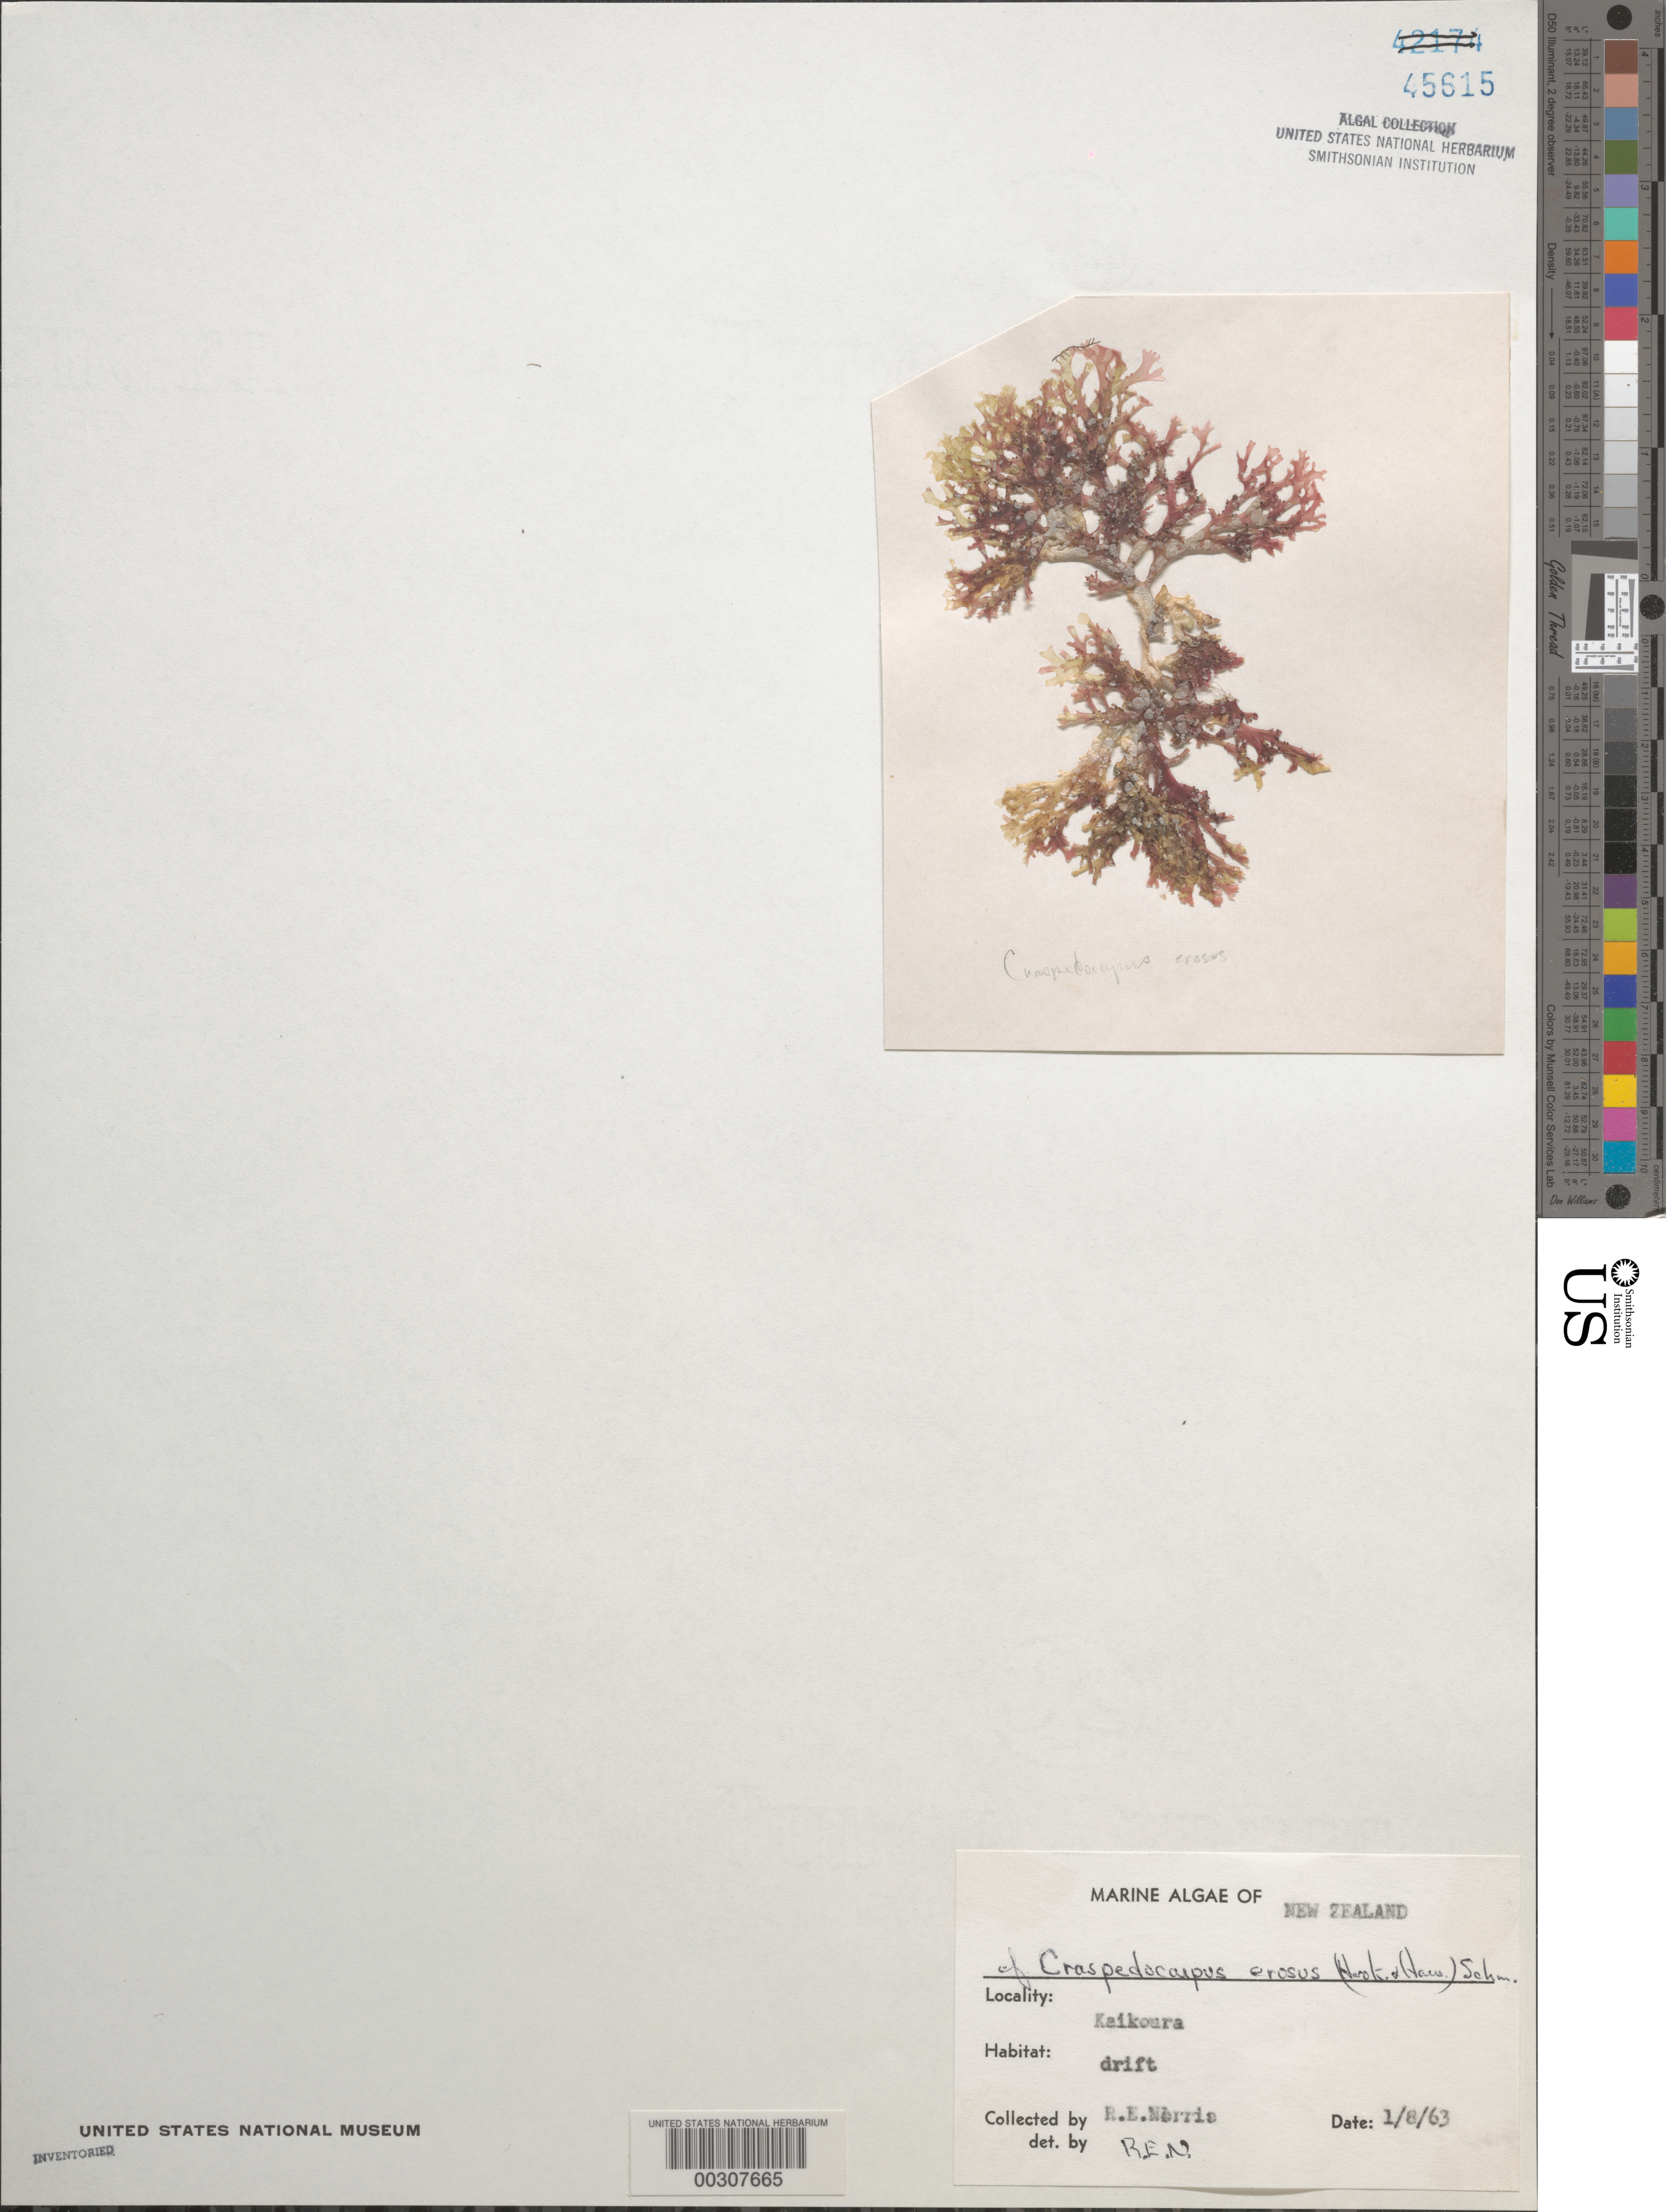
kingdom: Plantae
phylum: Rhodophyta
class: Florideophyceae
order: Gigartinales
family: Cystocloniaceae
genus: Craspedocarpus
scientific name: Craspedocarpus erosus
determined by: Norris, R. E.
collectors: R. E. Norris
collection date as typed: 08 Jan 1963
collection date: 1963-01-08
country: New Zealand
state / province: Canterbury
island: South Island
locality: Kaikoura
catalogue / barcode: US 45615